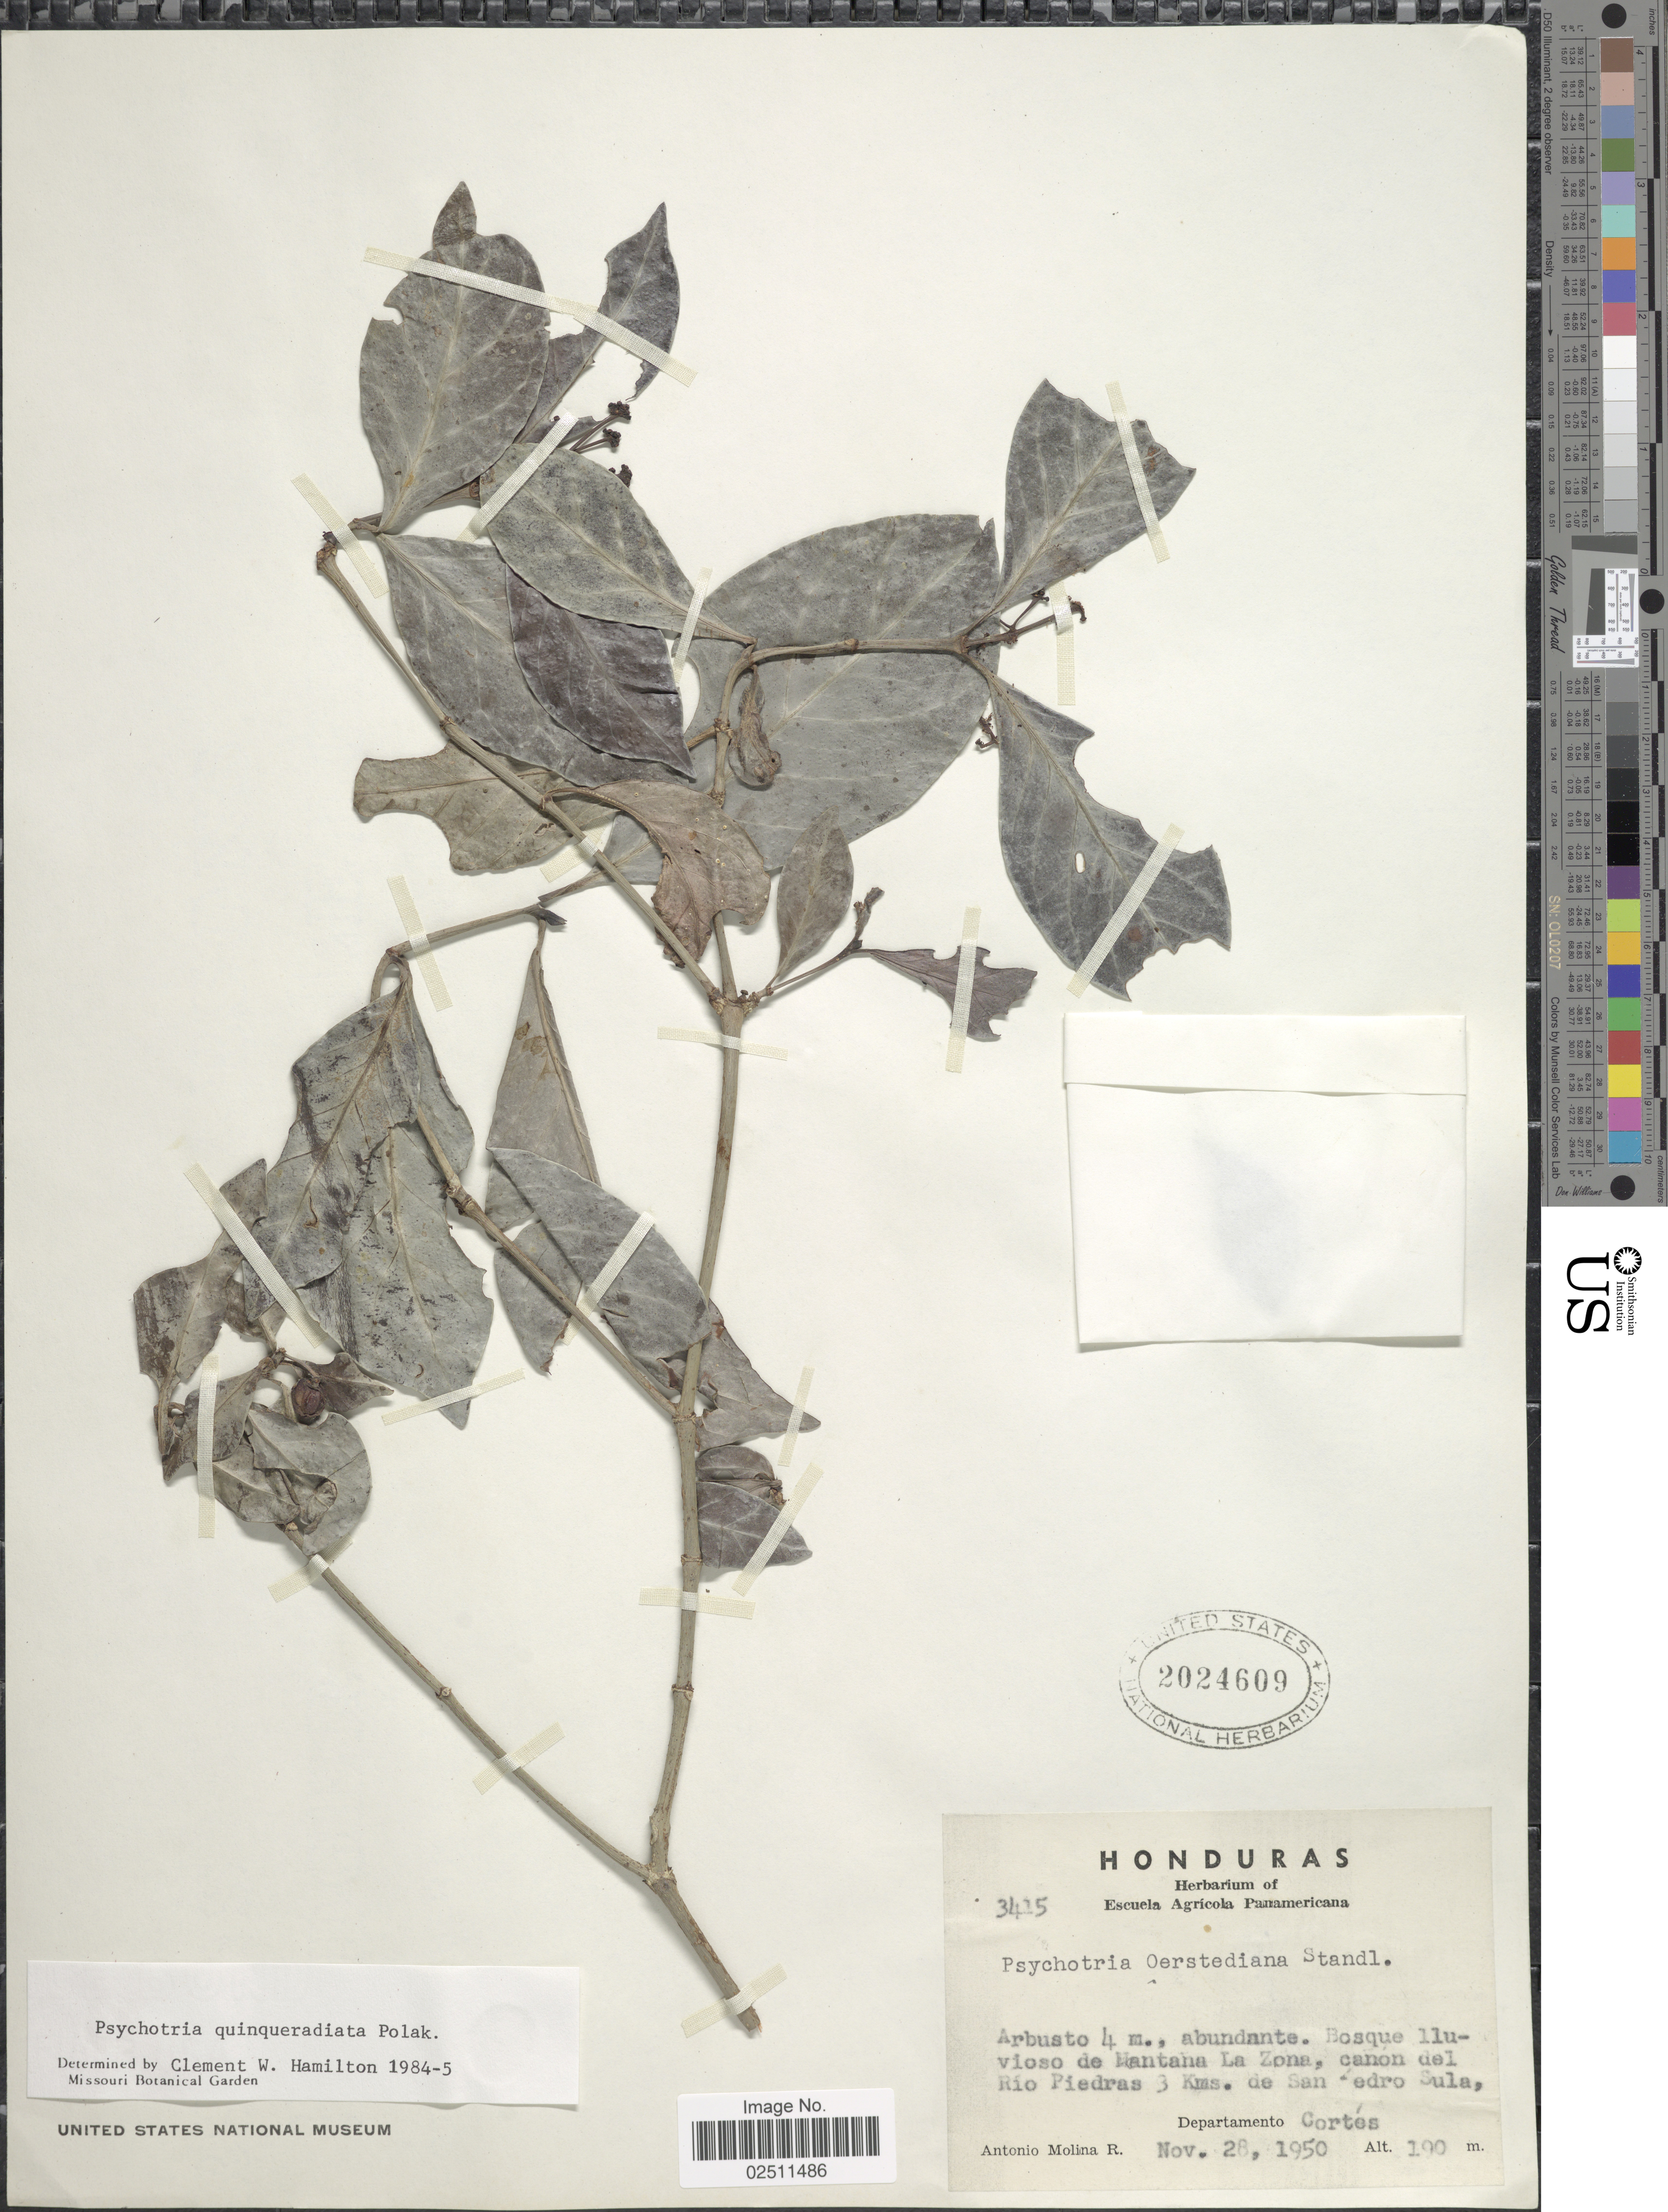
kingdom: Plantae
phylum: Tracheophyta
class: Magnoliopsida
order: Gentianales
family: Rubiaceae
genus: Psychotria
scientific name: Psychotria quinqueradiata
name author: Pol.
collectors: A. Molina R.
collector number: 3415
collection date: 1950-11-28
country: Honduras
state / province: Cortés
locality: Bosque lluvioso de Mantana La Zona, canon del Rio Piedras 3 Kms. de San Pedro Sula, Departamento Cortes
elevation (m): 190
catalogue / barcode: US 2024609